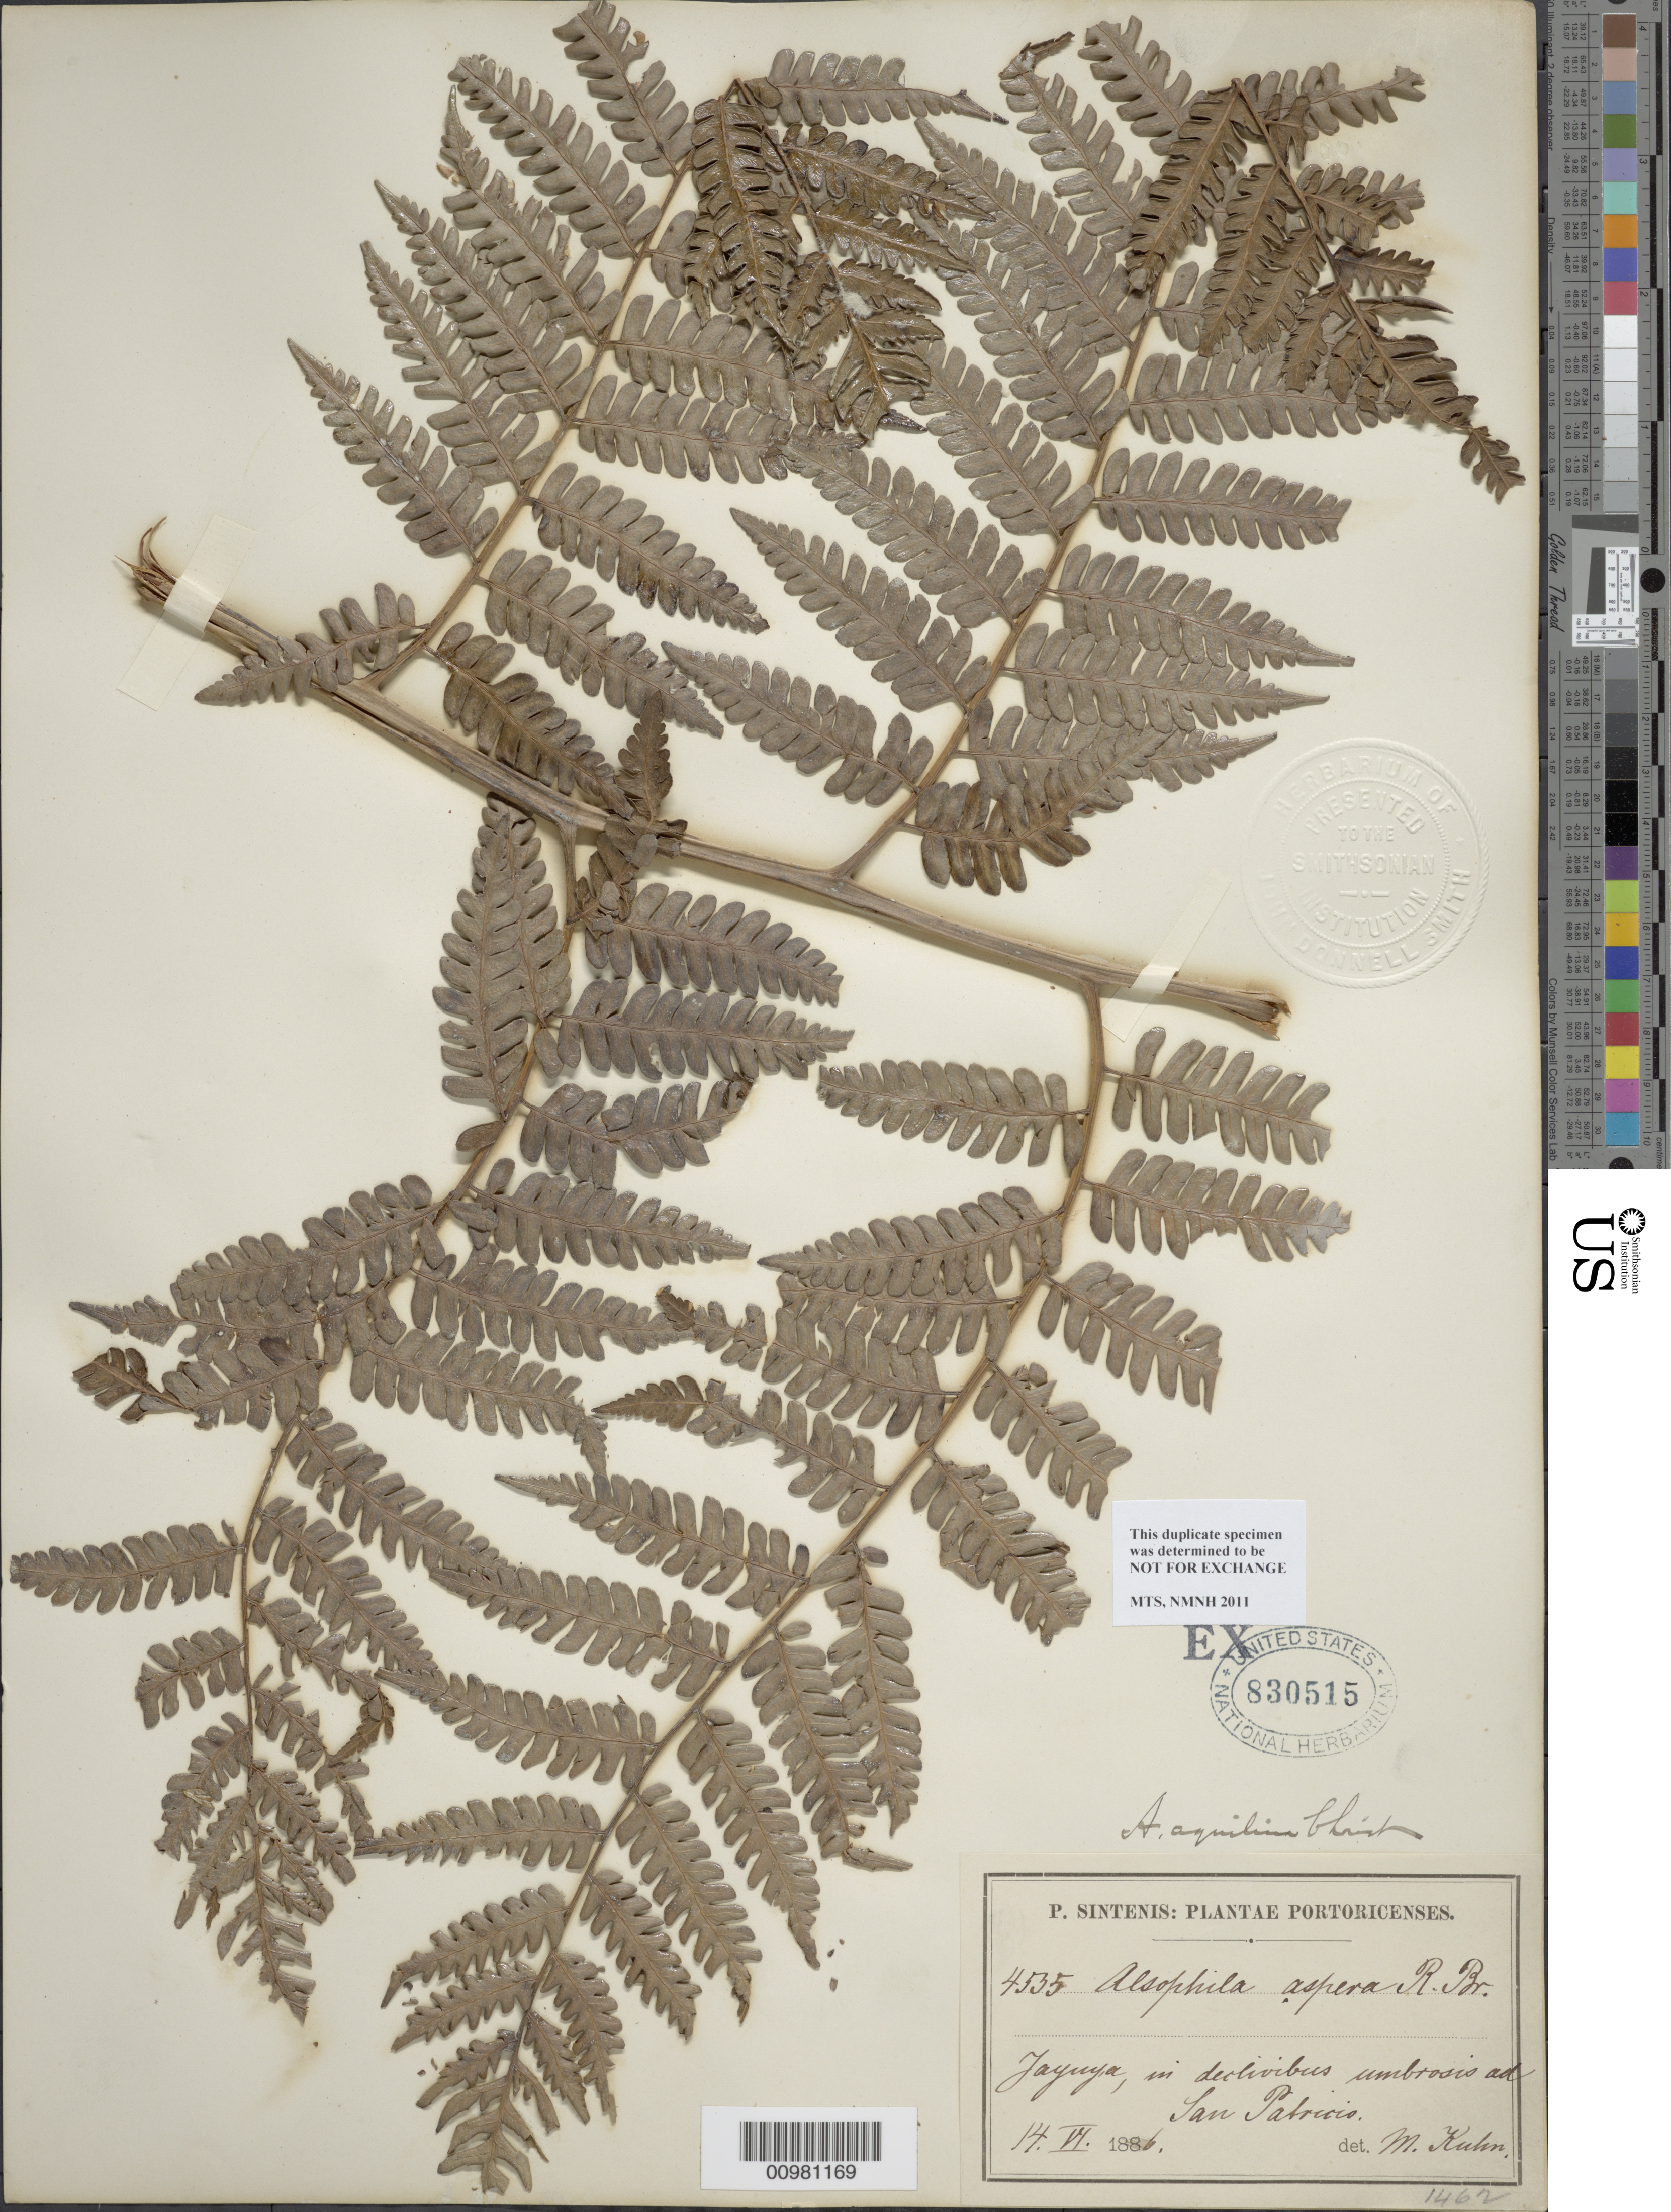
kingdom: Plantae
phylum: Tracheophyta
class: Polypodiopsida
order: Cyatheales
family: Cyatheaceae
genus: Cyathea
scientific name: Cyathea aspera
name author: (L.) Sw.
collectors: P. Sintenis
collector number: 4535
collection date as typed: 14 Jun 1886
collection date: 1886-06-14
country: Puerto Rico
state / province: Jayuya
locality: ad San Patricio.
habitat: in declivibus umbrosis.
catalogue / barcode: US 830515